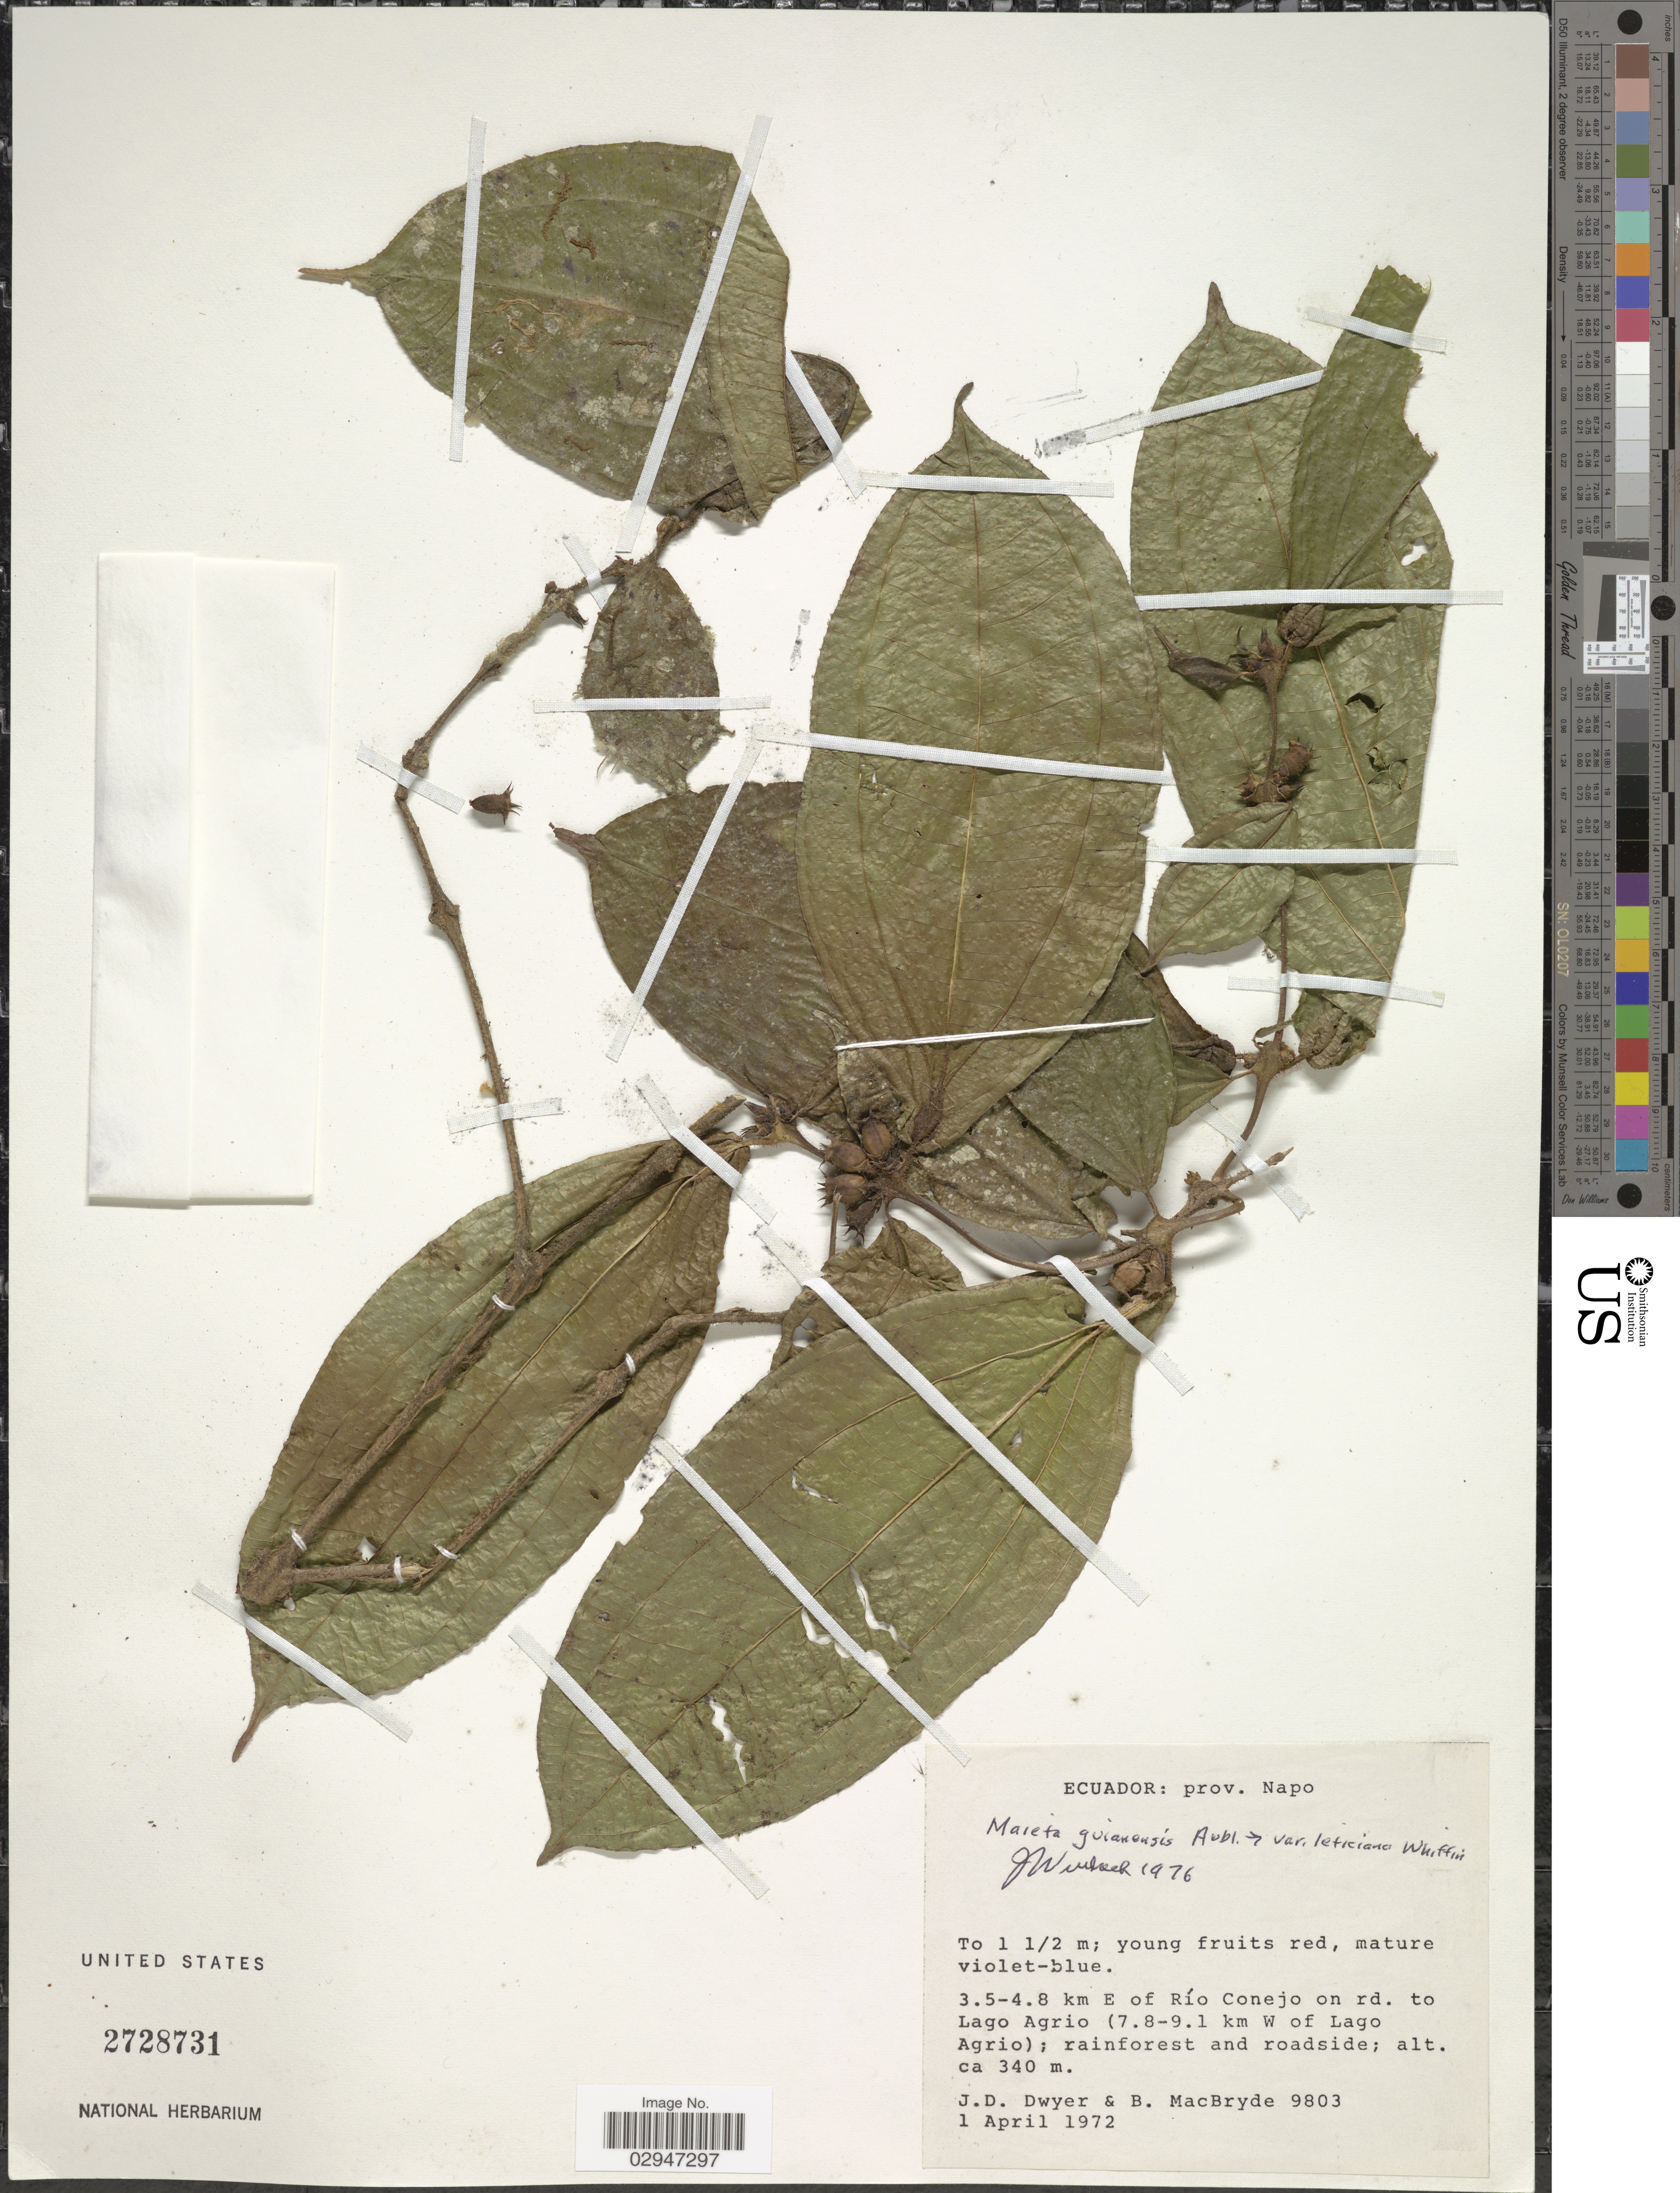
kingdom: Plantae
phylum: Tracheophyta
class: Magnoliopsida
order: Myrtales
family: Melastomataceae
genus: Maieta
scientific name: Maieta guianensis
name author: Aubl.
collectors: J. D. Dwyer & B. MacBryde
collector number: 9803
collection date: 1972-04-01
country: Ecuador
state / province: Napo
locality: Prov. Napo. 3.5-4.8 km E of Río Conejo on rd. to Lago Agrio (7.8-9.1 km W of Lago Agrio).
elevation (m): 340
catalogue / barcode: US 2728731